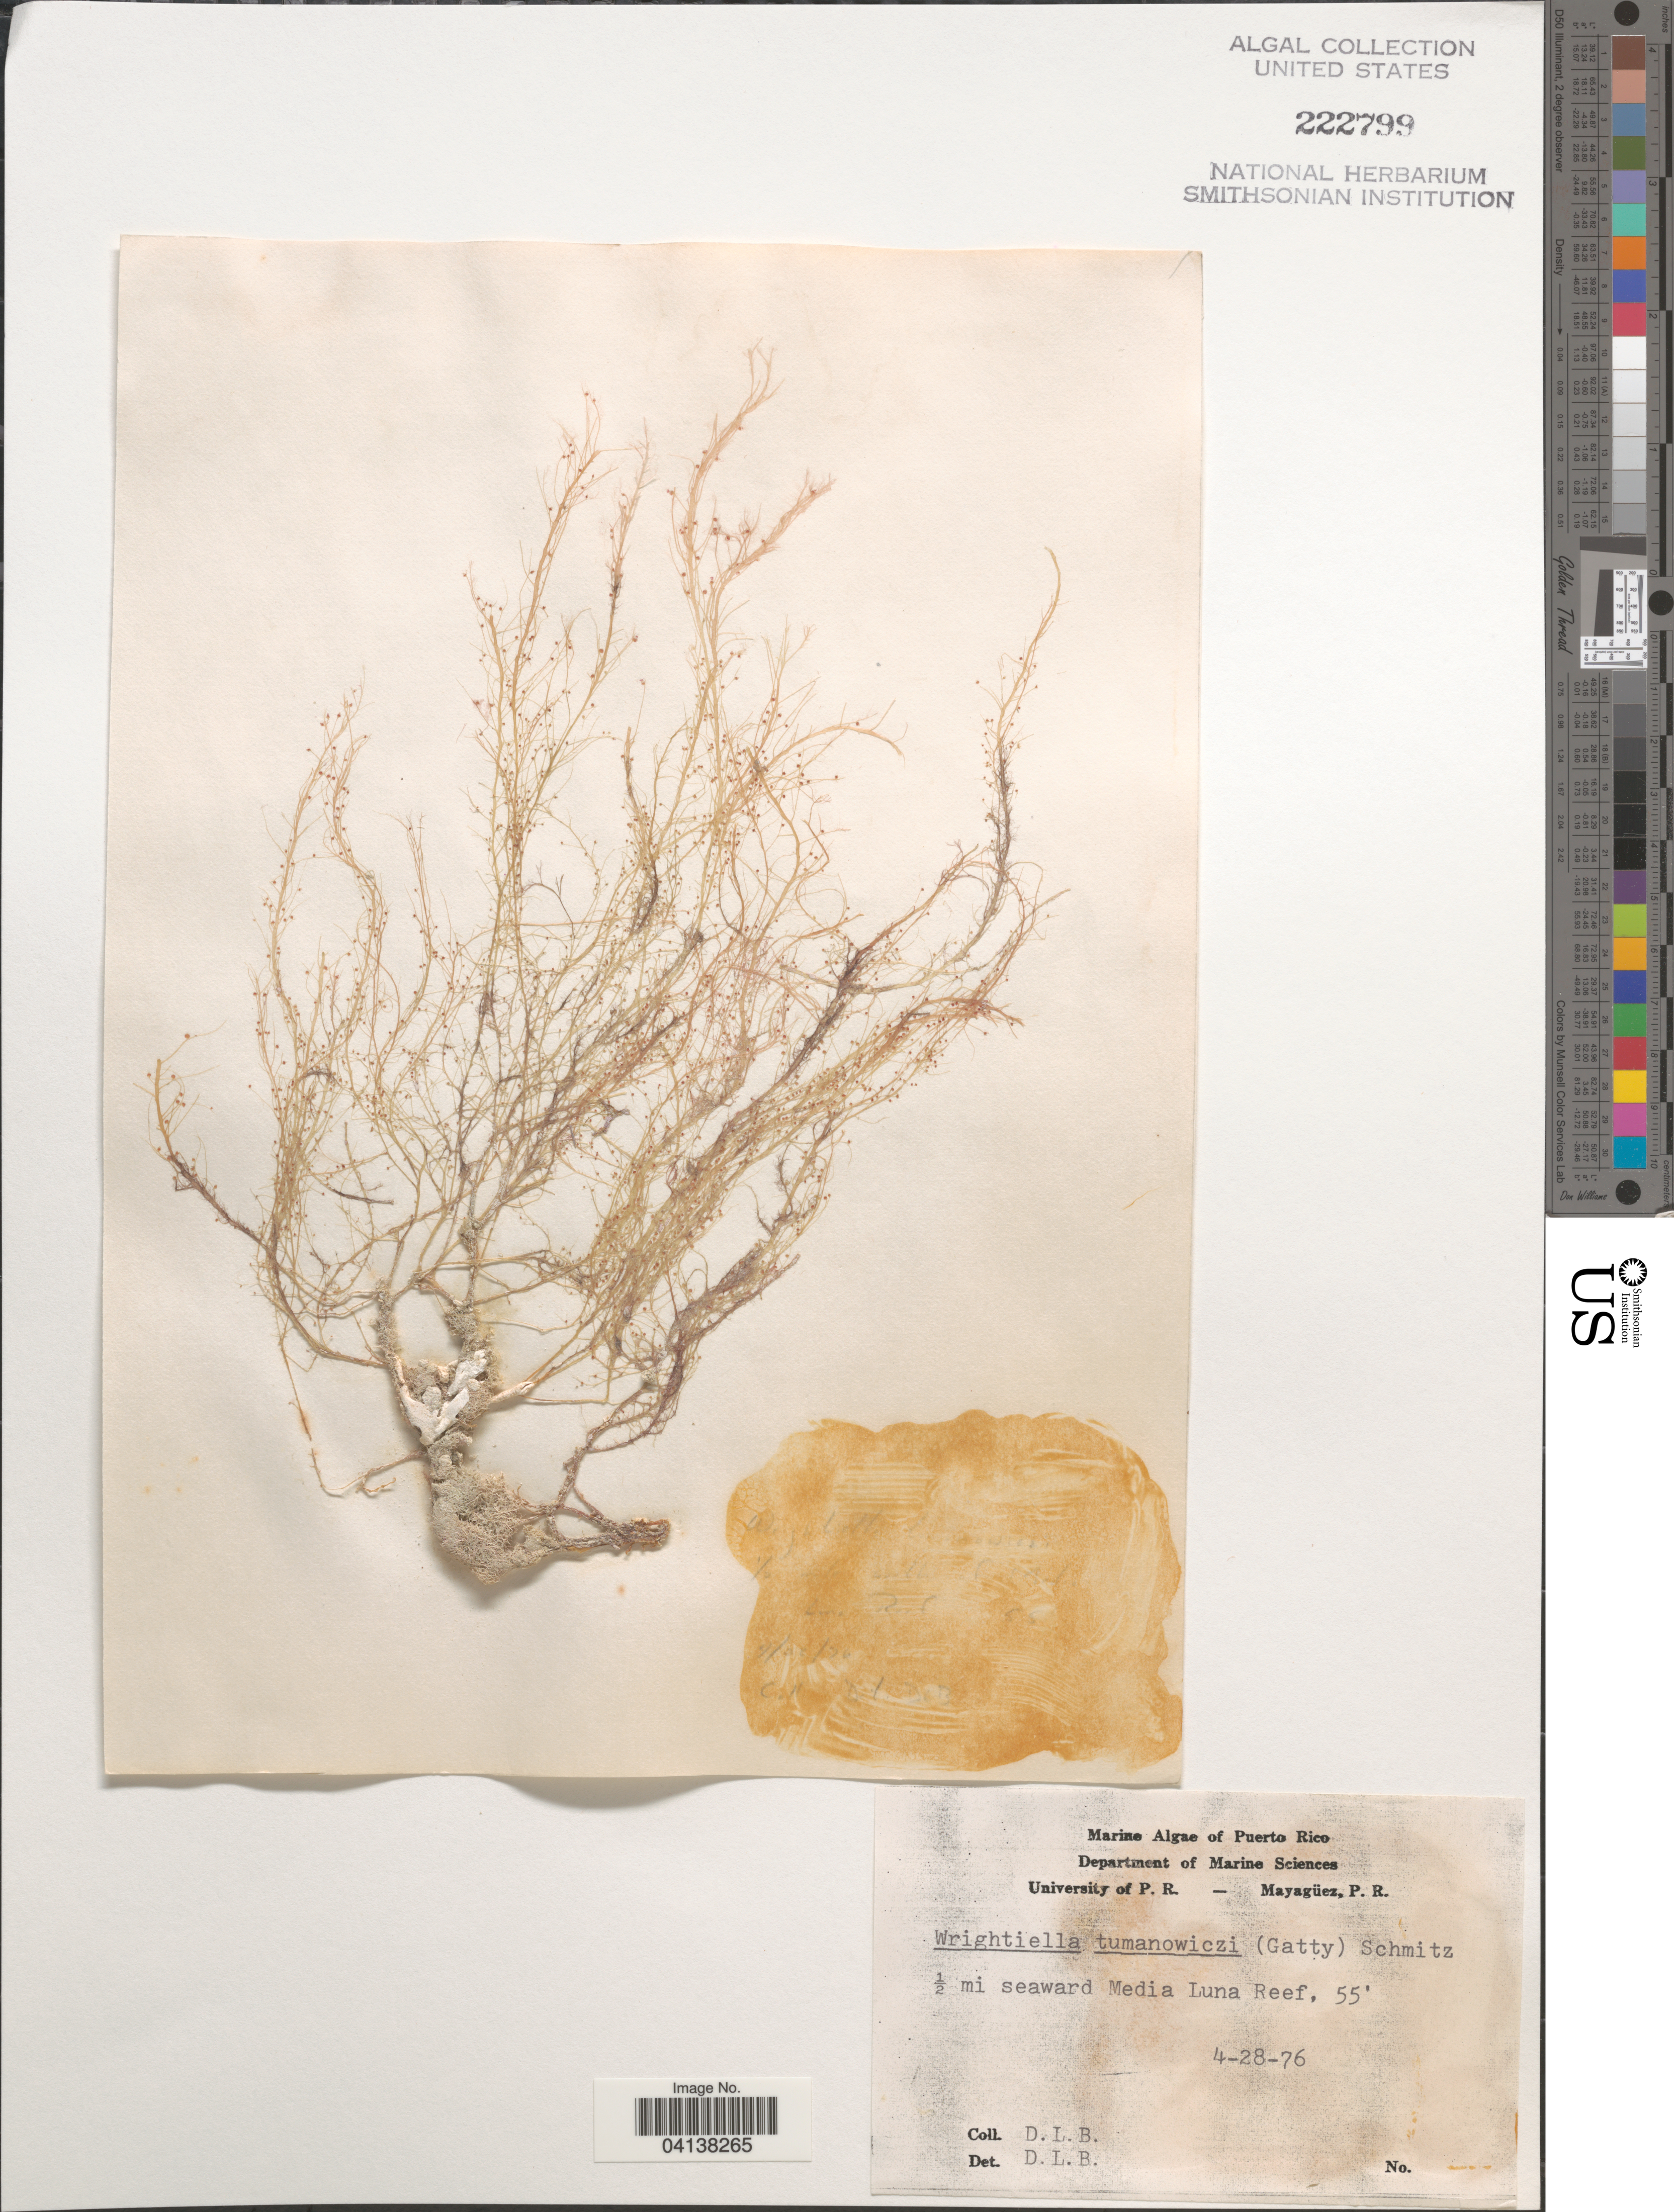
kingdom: Plantae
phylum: Rhodophyta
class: Florideophyceae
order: Ceramiales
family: Rhodomelaceae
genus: Wrightiella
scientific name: Wrightiella tumanowiczii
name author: (Gatty ex Harv.) F. Schmitz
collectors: D. L. B.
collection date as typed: Transcribed d/m/y: 28/4/76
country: Puerto Rico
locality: ½ mi seaward Media Luna Reef.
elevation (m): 17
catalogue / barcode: US 222799